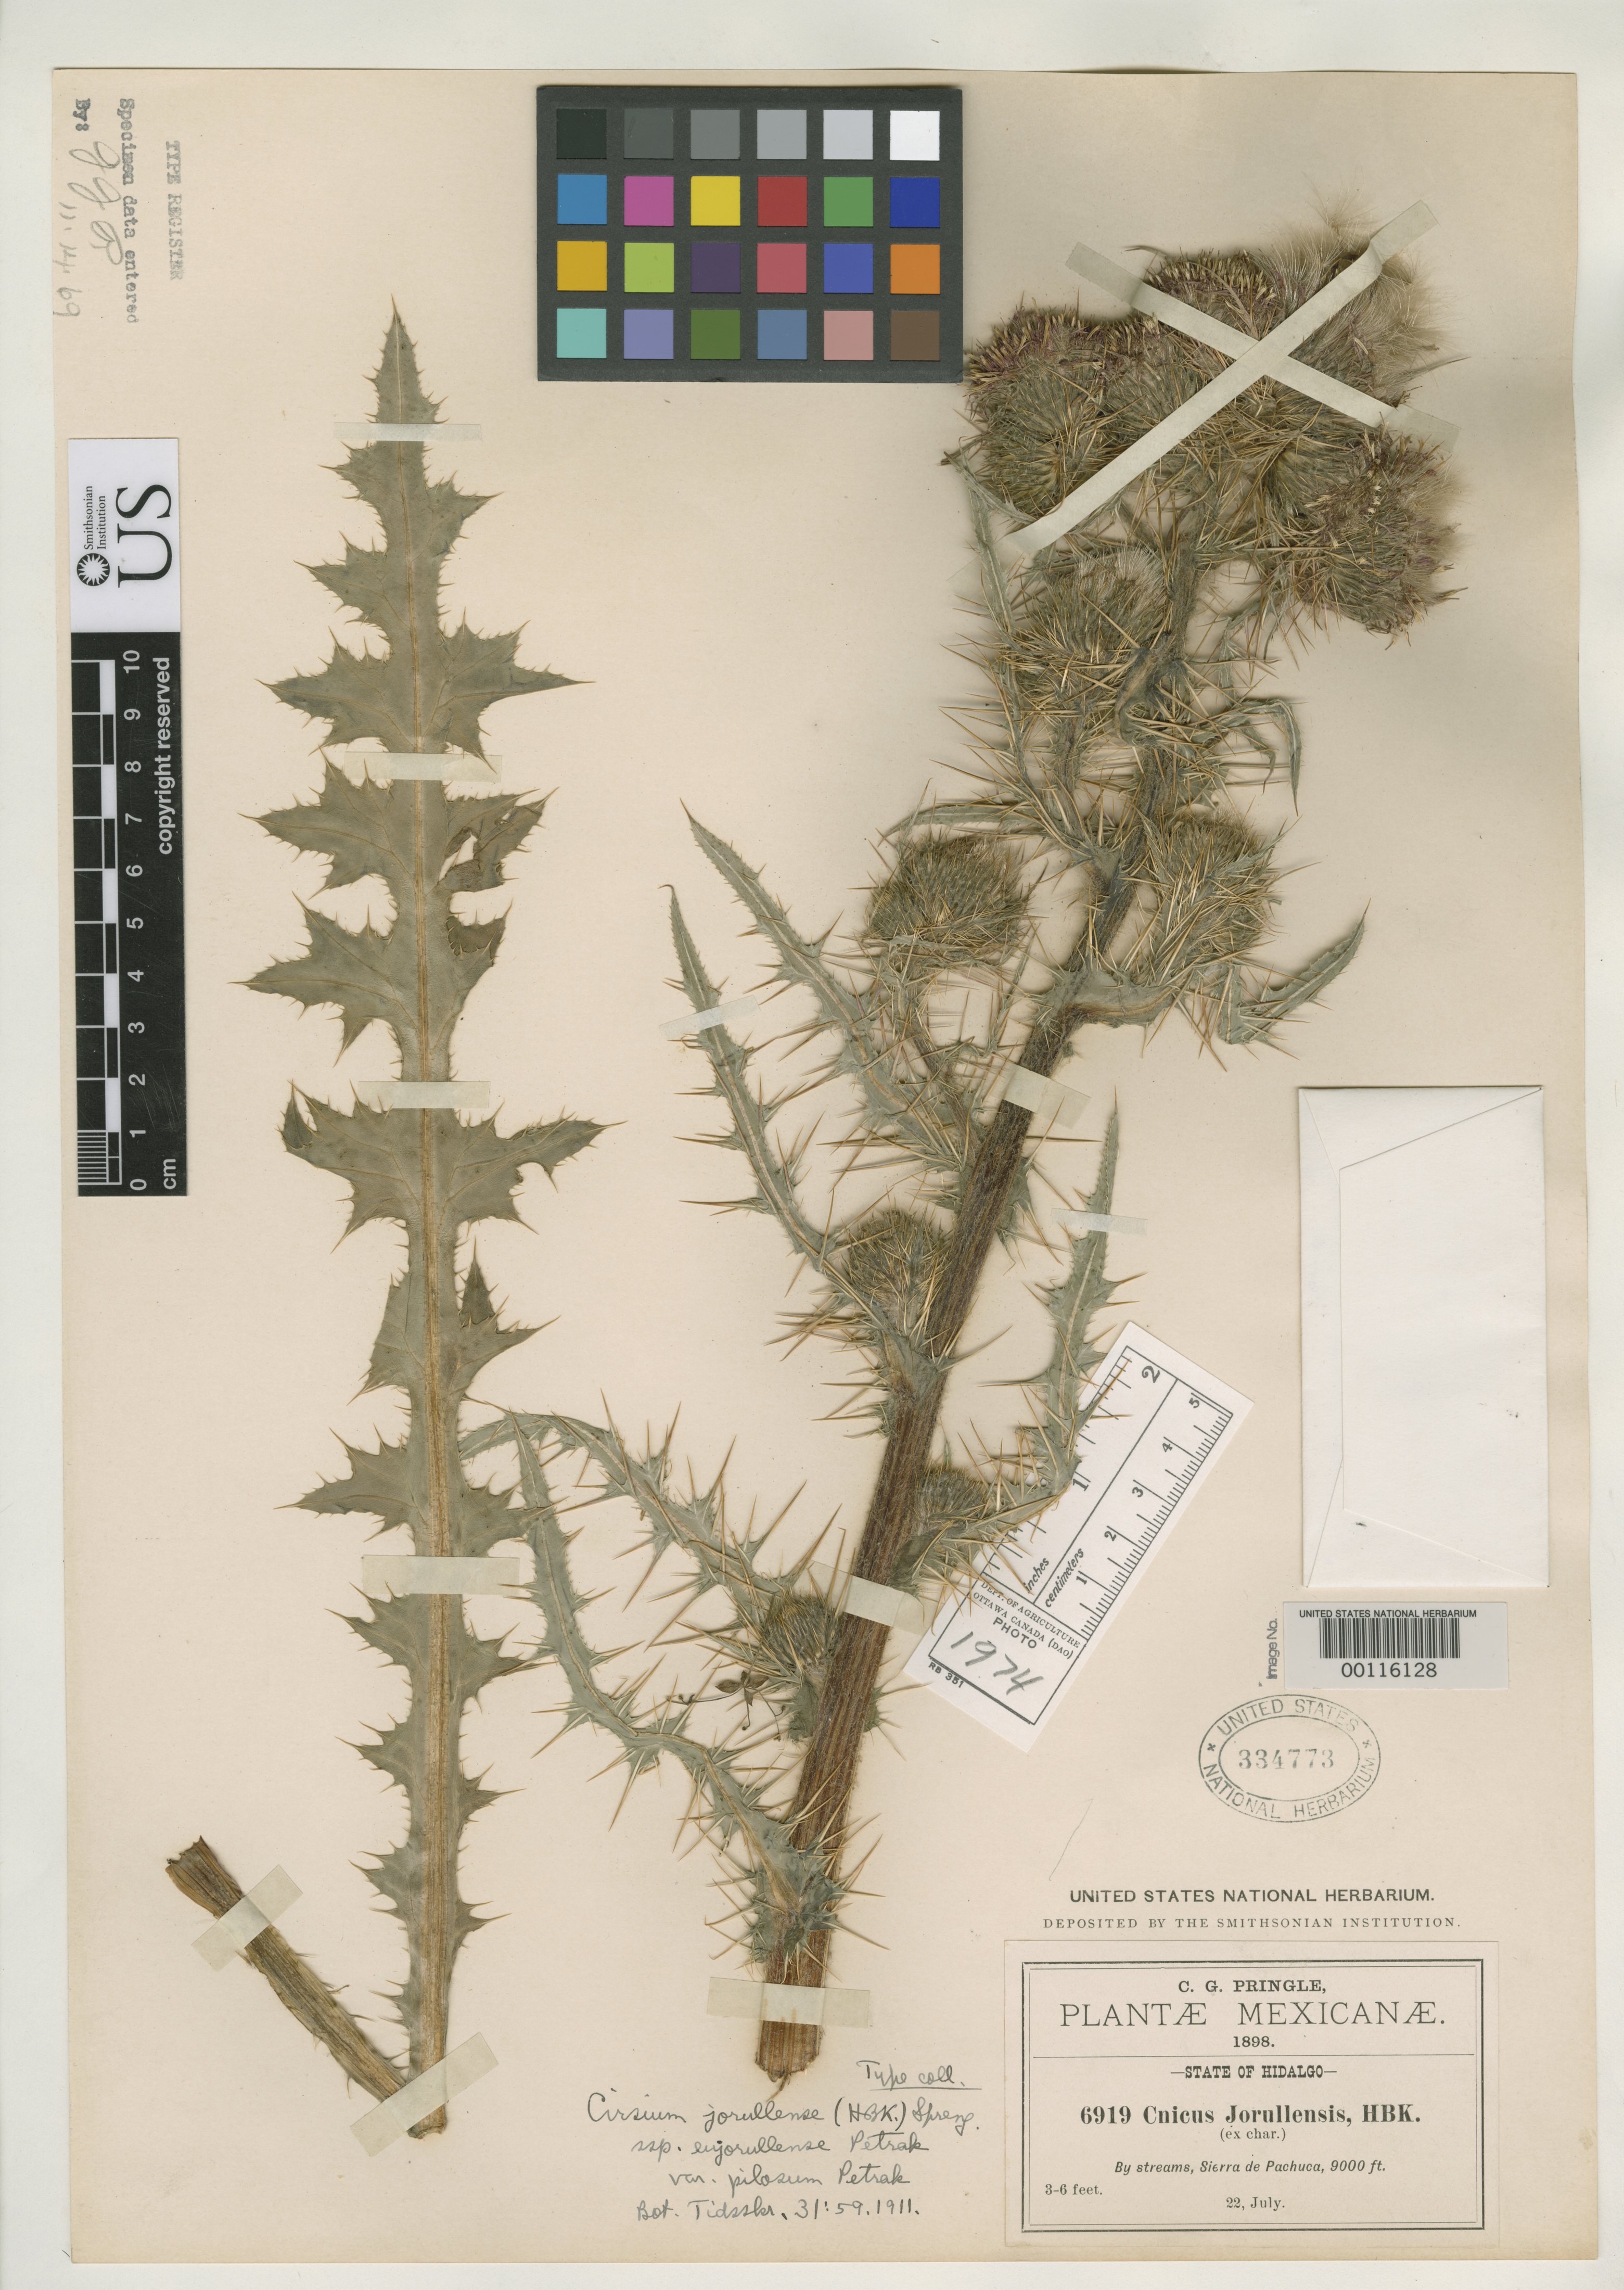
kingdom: Plantae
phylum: Tracheophyta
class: Magnoliopsida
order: Asterales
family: Asteraceae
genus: Cirsium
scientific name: Cirsium jorullense subsp. eujorullense var. pilosum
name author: Petr.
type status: Type Collection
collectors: C. G. Pringle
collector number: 6919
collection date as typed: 22 Jul 1898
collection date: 1898-07-22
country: Mexico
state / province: Hidalgo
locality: Sierra de Pachuca.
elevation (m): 2743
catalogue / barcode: US 334773